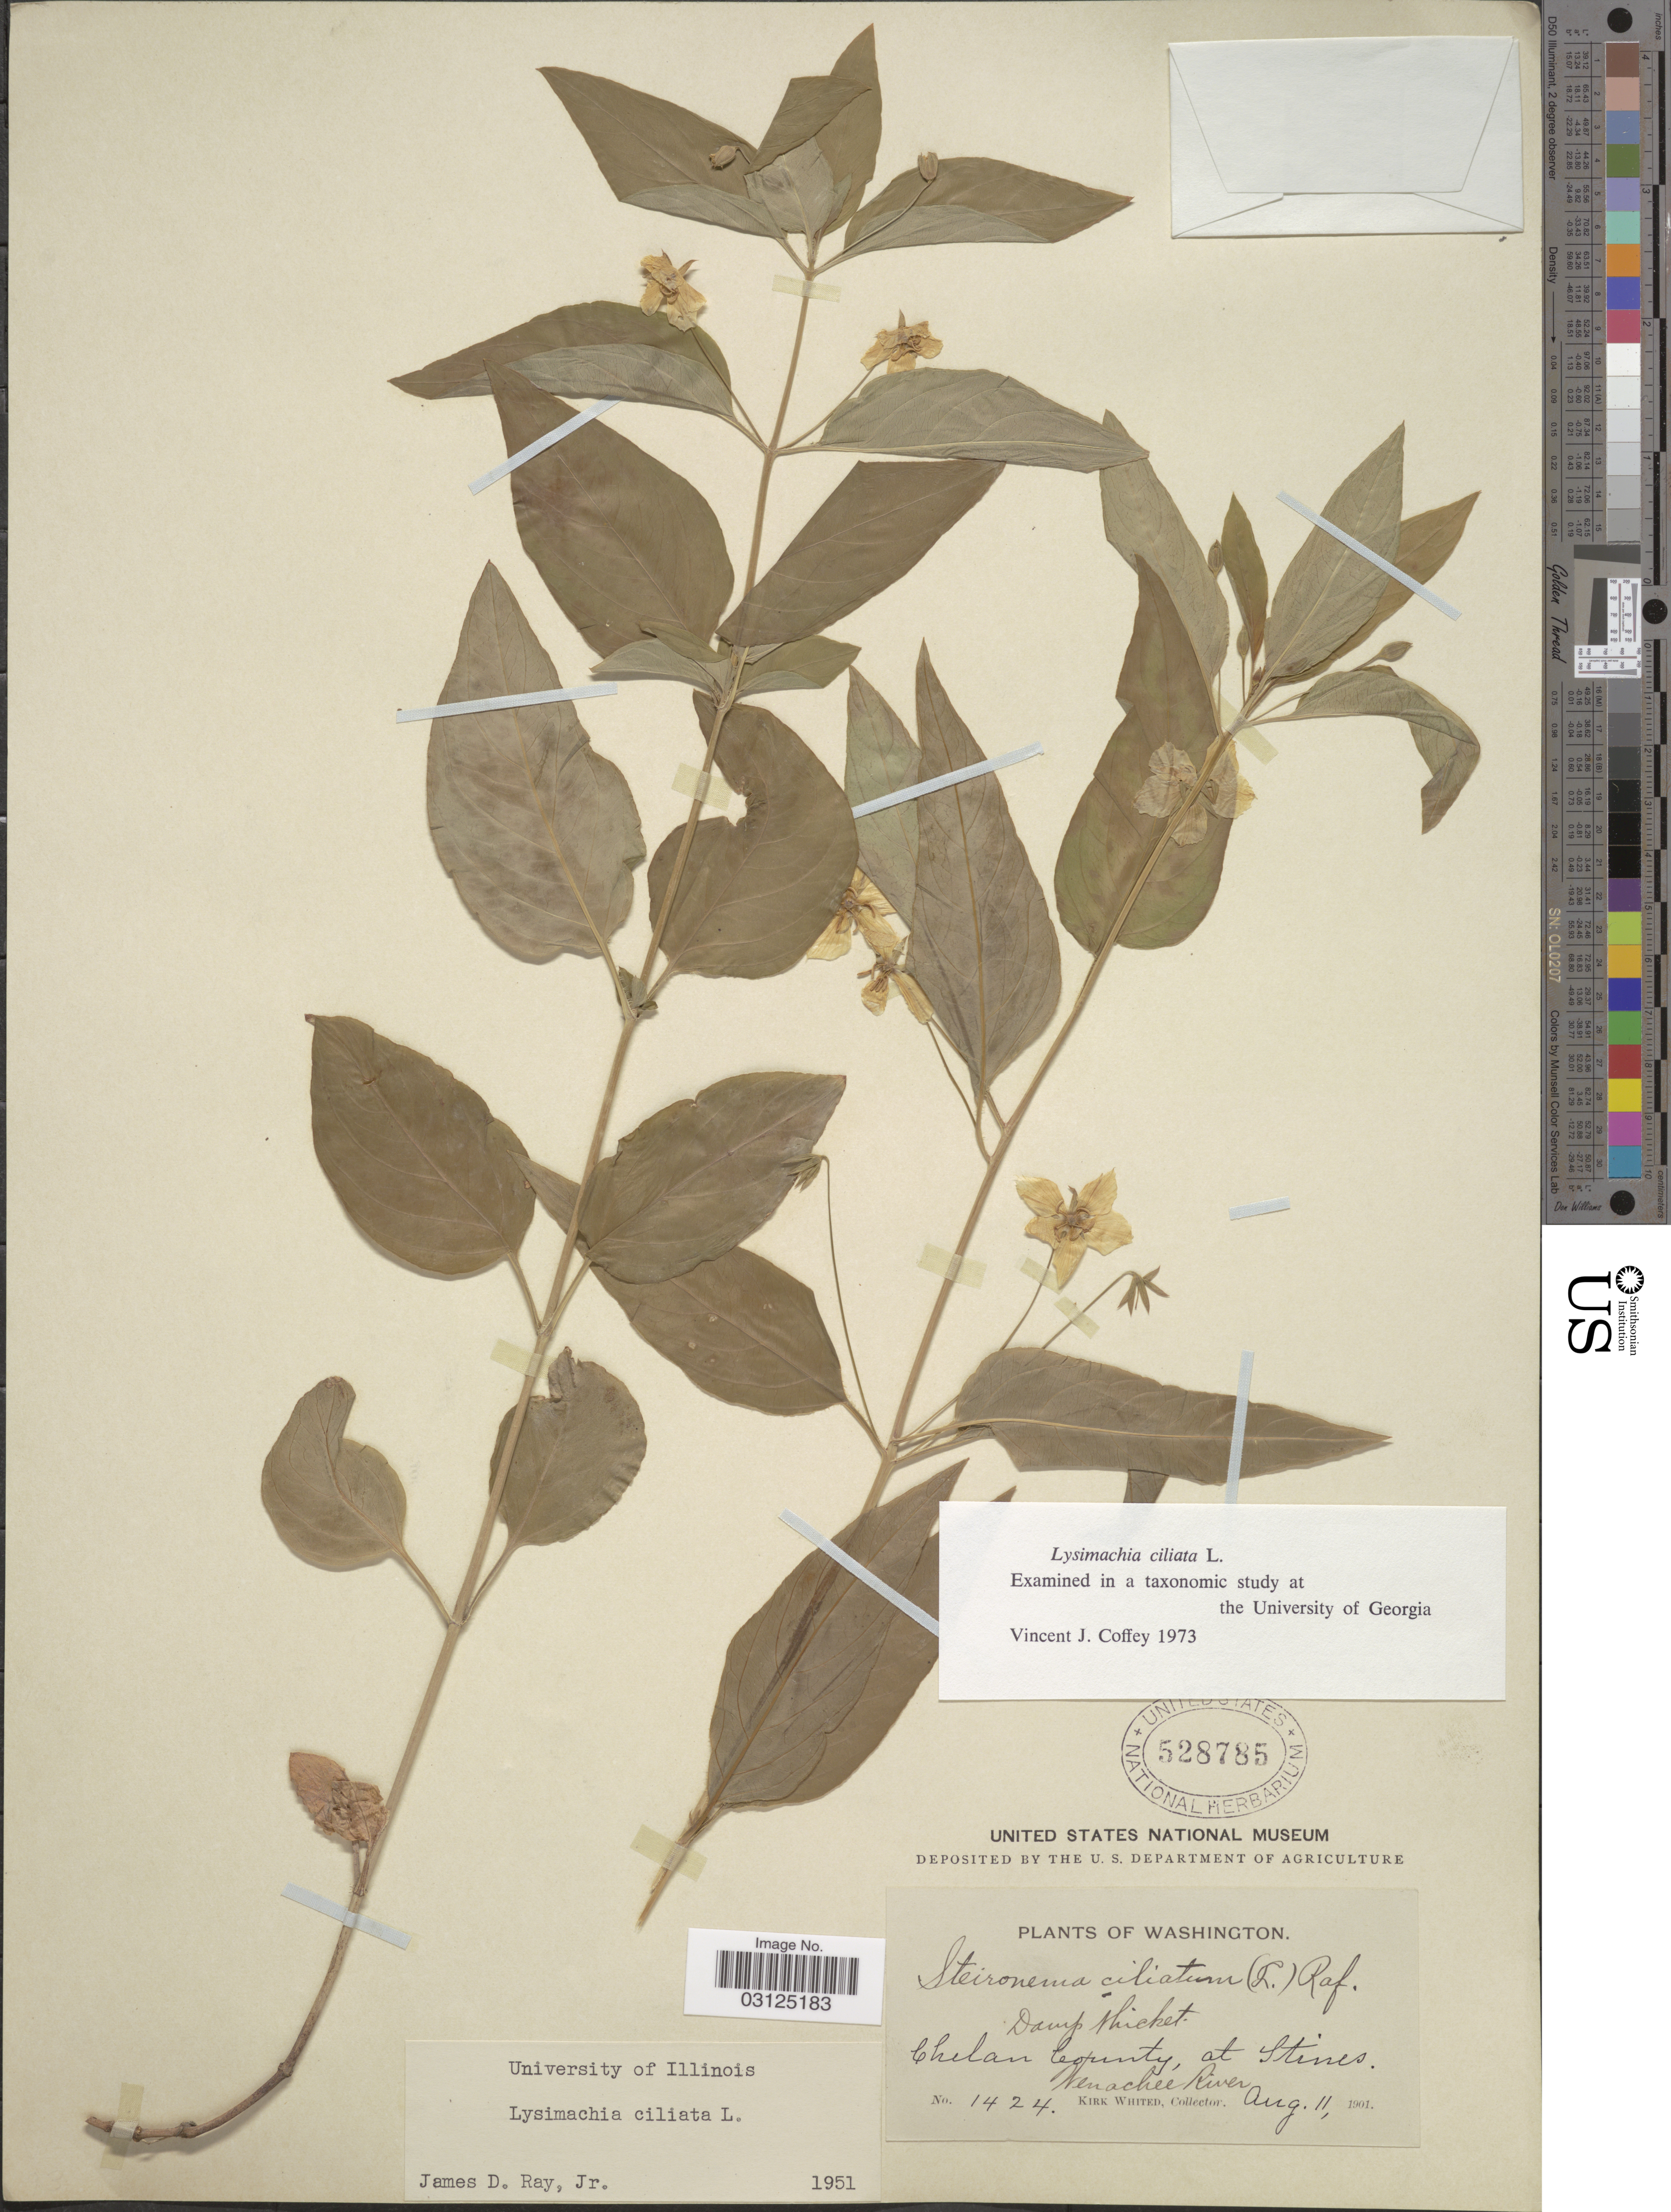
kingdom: Plantae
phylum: Tracheophyta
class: Magnoliopsida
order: Ericales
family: Primulaceae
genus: Lysimachia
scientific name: Lysimachia ciliata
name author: L.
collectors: K. Whited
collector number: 1424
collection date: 1901-08-11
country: United States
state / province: Washington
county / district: Chelan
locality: Damp thicket. Chelan County, at Stines. Wenachee River.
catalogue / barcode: US 528785